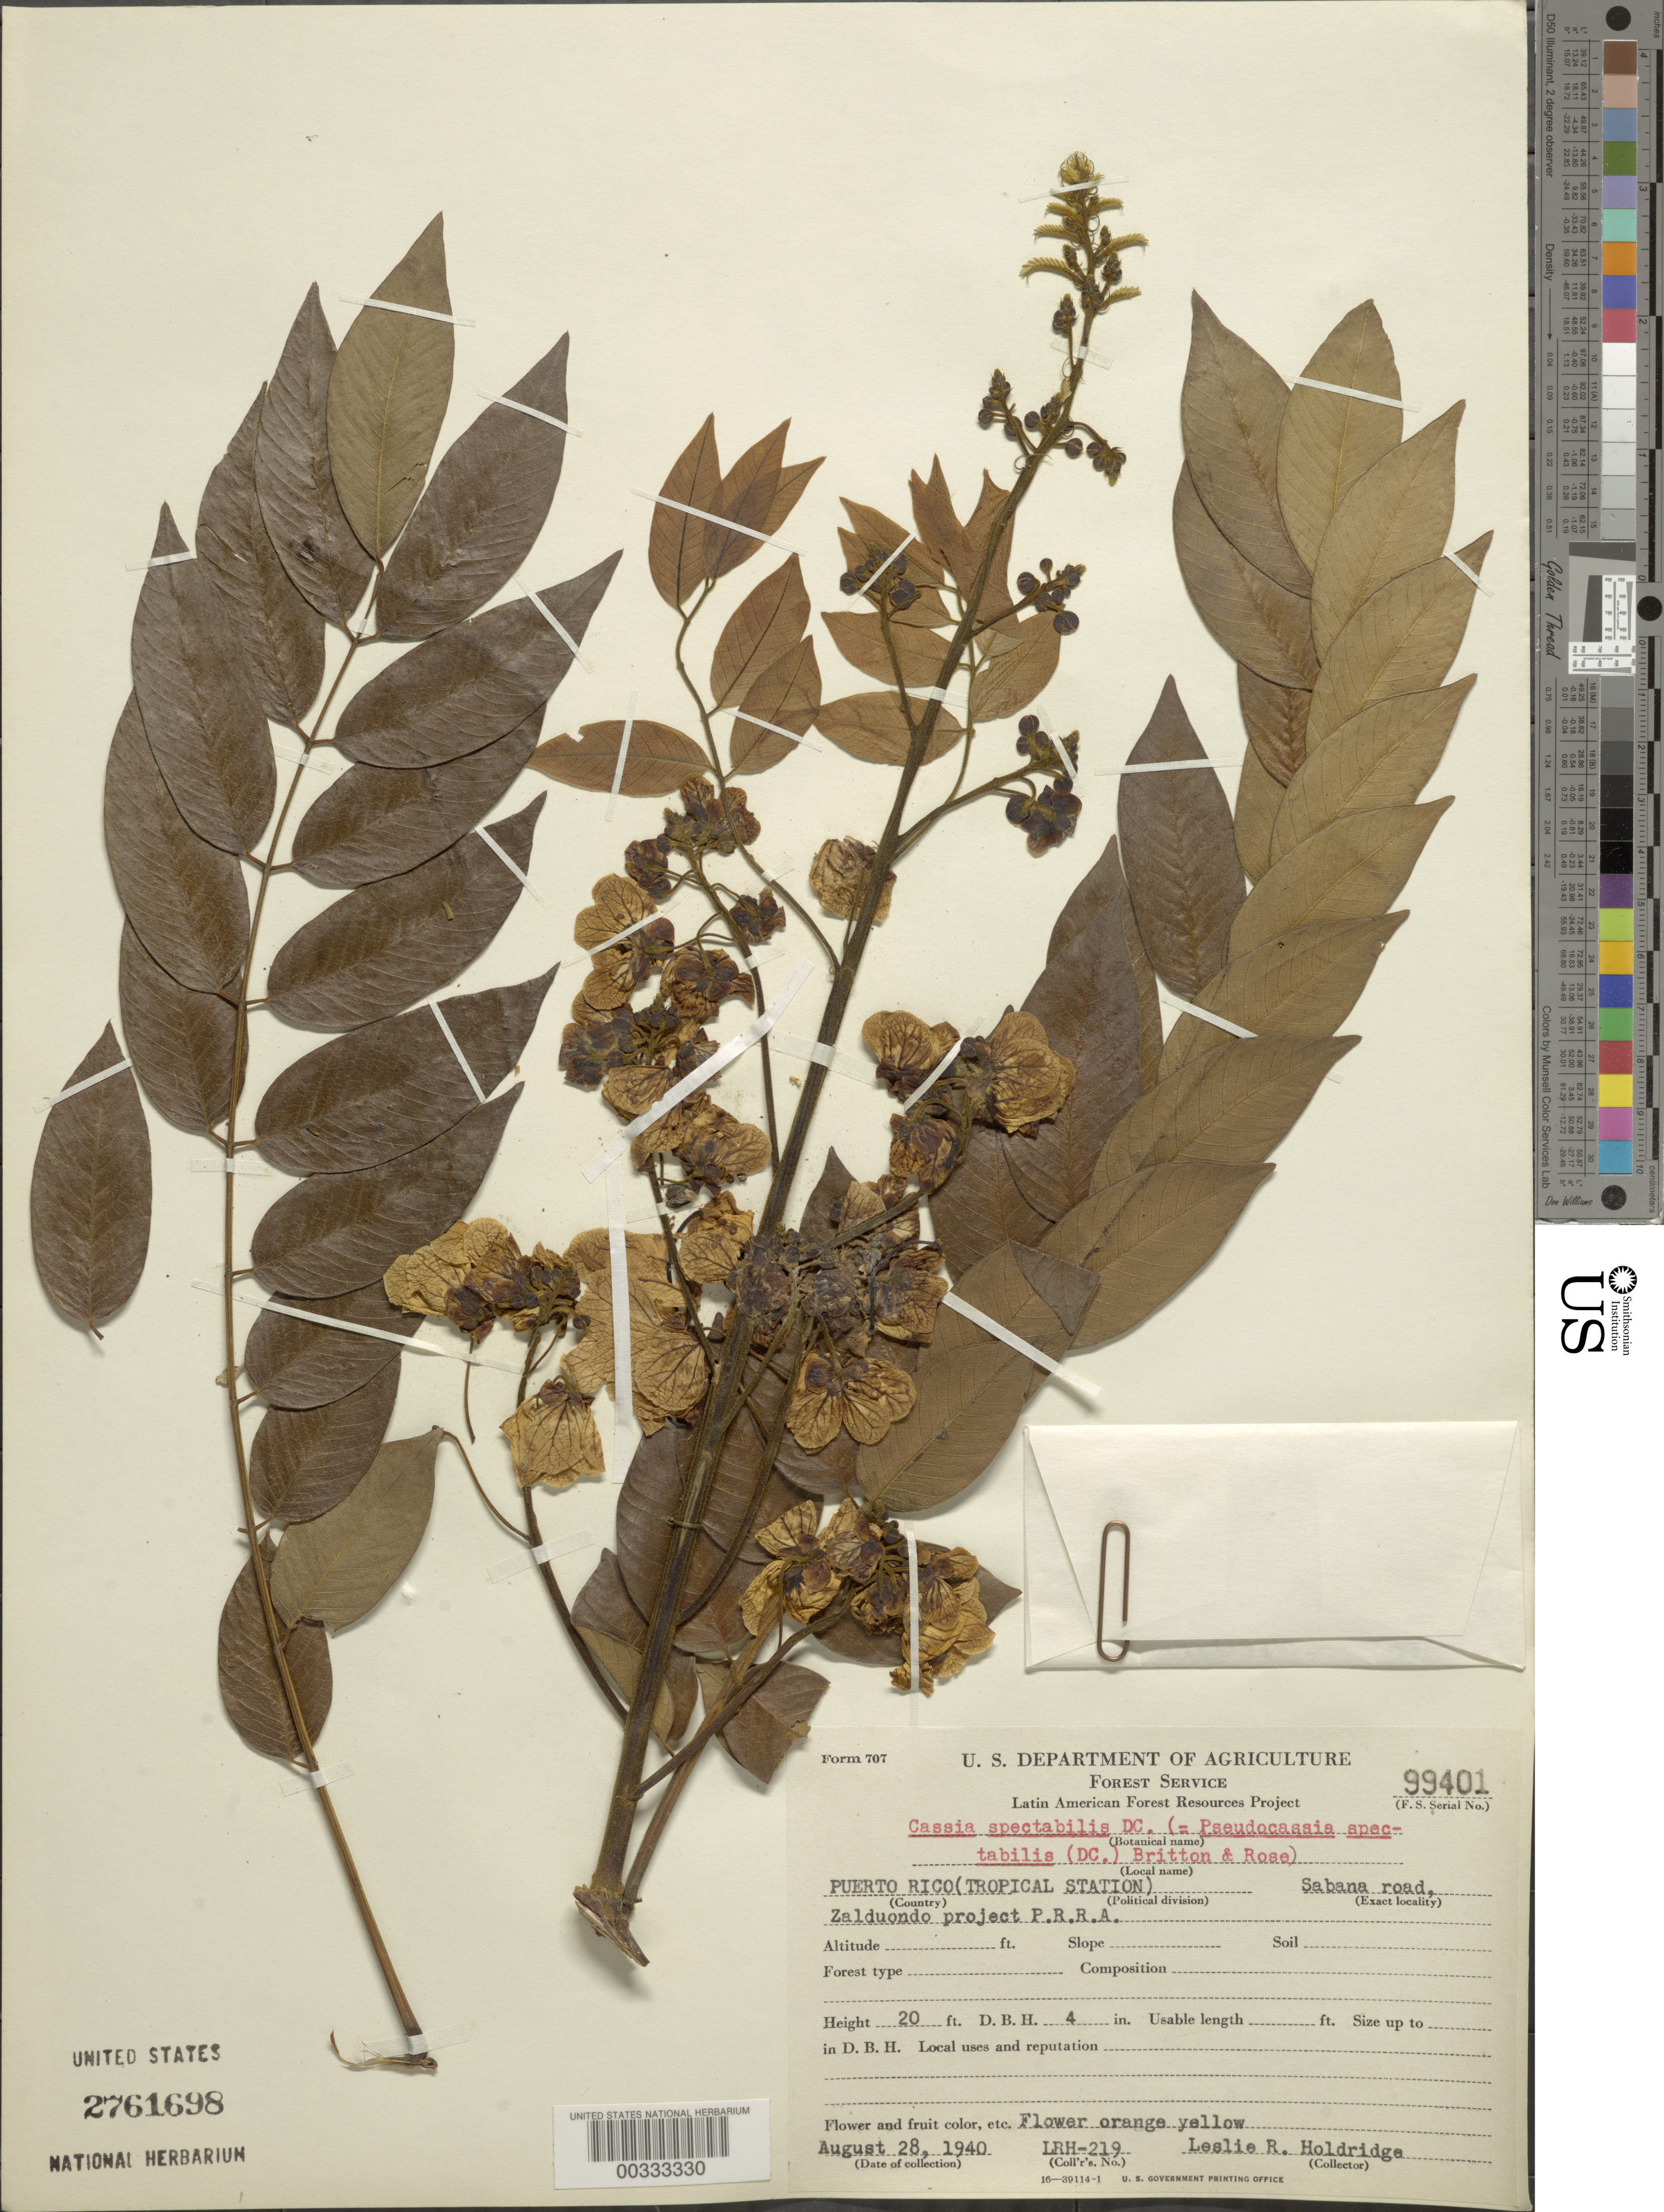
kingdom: Plantae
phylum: Tracheophyta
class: Magnoliopsida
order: Fabales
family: Fabaceae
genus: Senna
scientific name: Senna spectabilis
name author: (DC.) H.S. Irwin & Barneby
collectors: L. Holdridge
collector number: Lrh-219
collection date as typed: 28 Aug 1940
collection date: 1940-08-28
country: Puerto Rico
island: Greater Antilles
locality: Sabana road, zalduondo project p.r.r.a.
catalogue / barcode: US 2761698